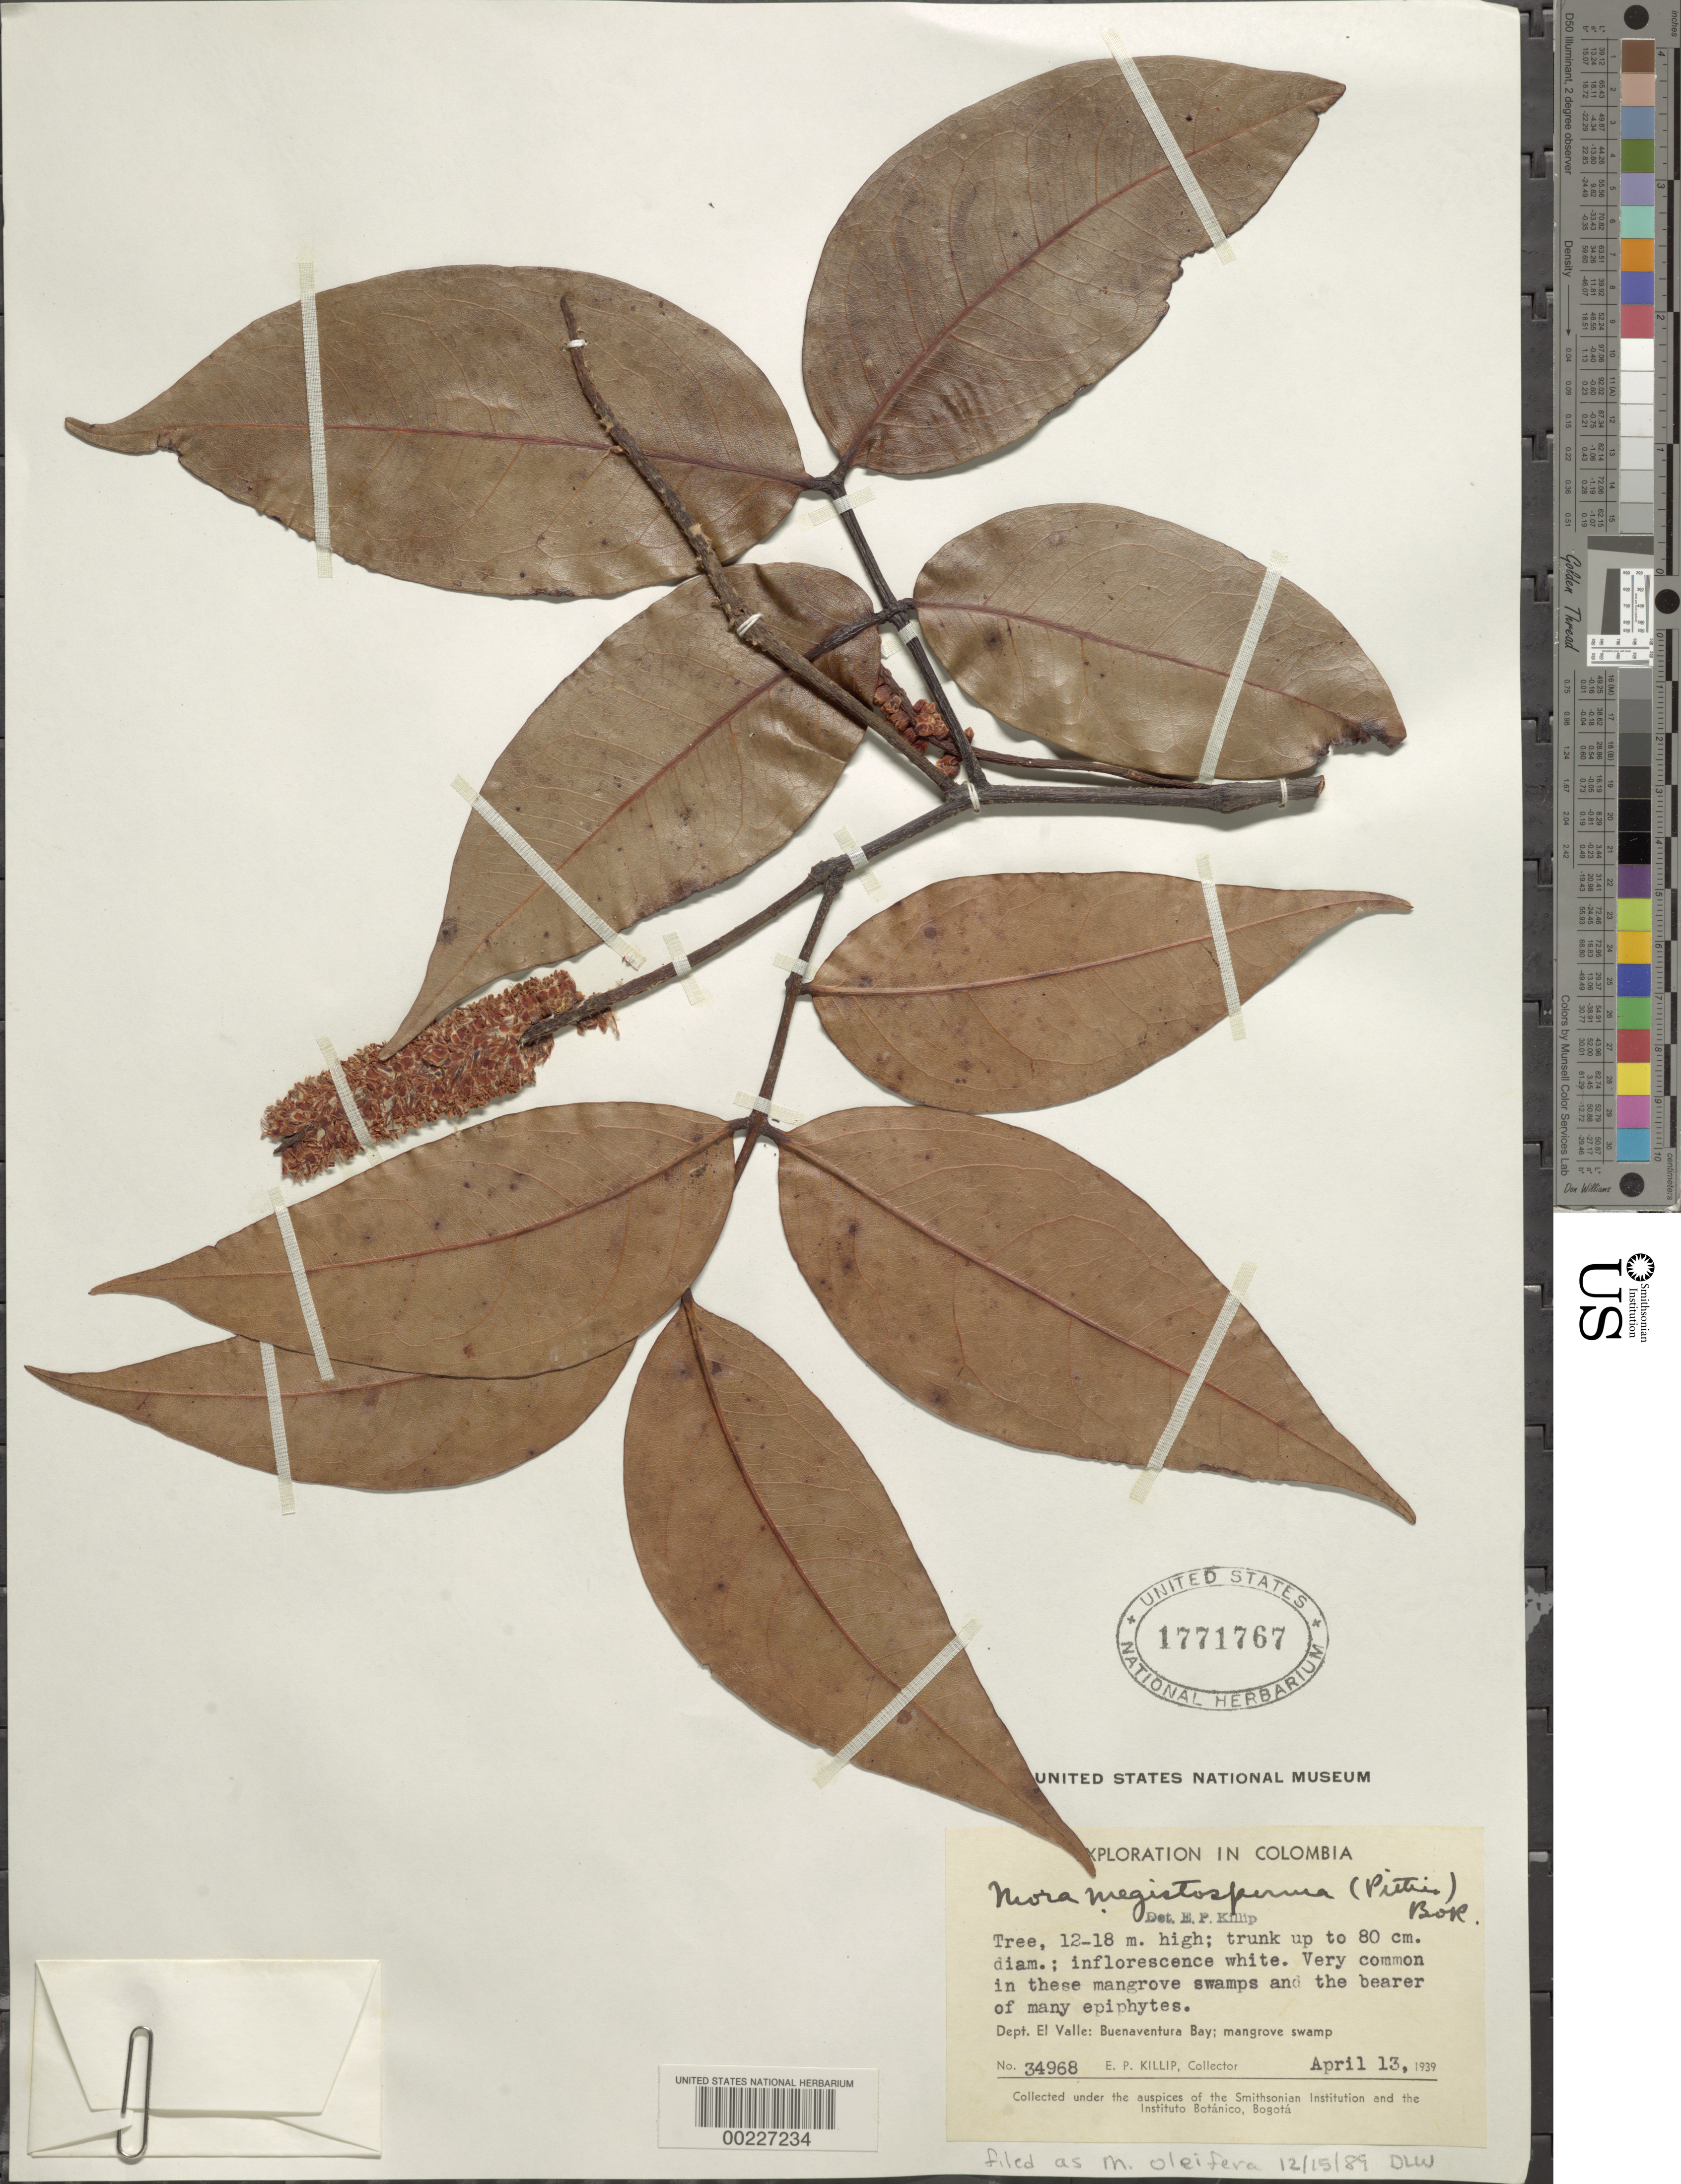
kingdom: Plantae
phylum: Tracheophyta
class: Magnoliopsida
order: Fabales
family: Fabaceae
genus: Mora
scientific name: Mora oleifera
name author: (Triana ex Hemsl.) Ducke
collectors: E. P. Killip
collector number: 34968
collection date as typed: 13 Apr 1939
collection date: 1939-04-13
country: Colombia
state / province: Valle del Cauca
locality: Buena Ventura Bay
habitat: Mangrove swamp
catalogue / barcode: US 1771767